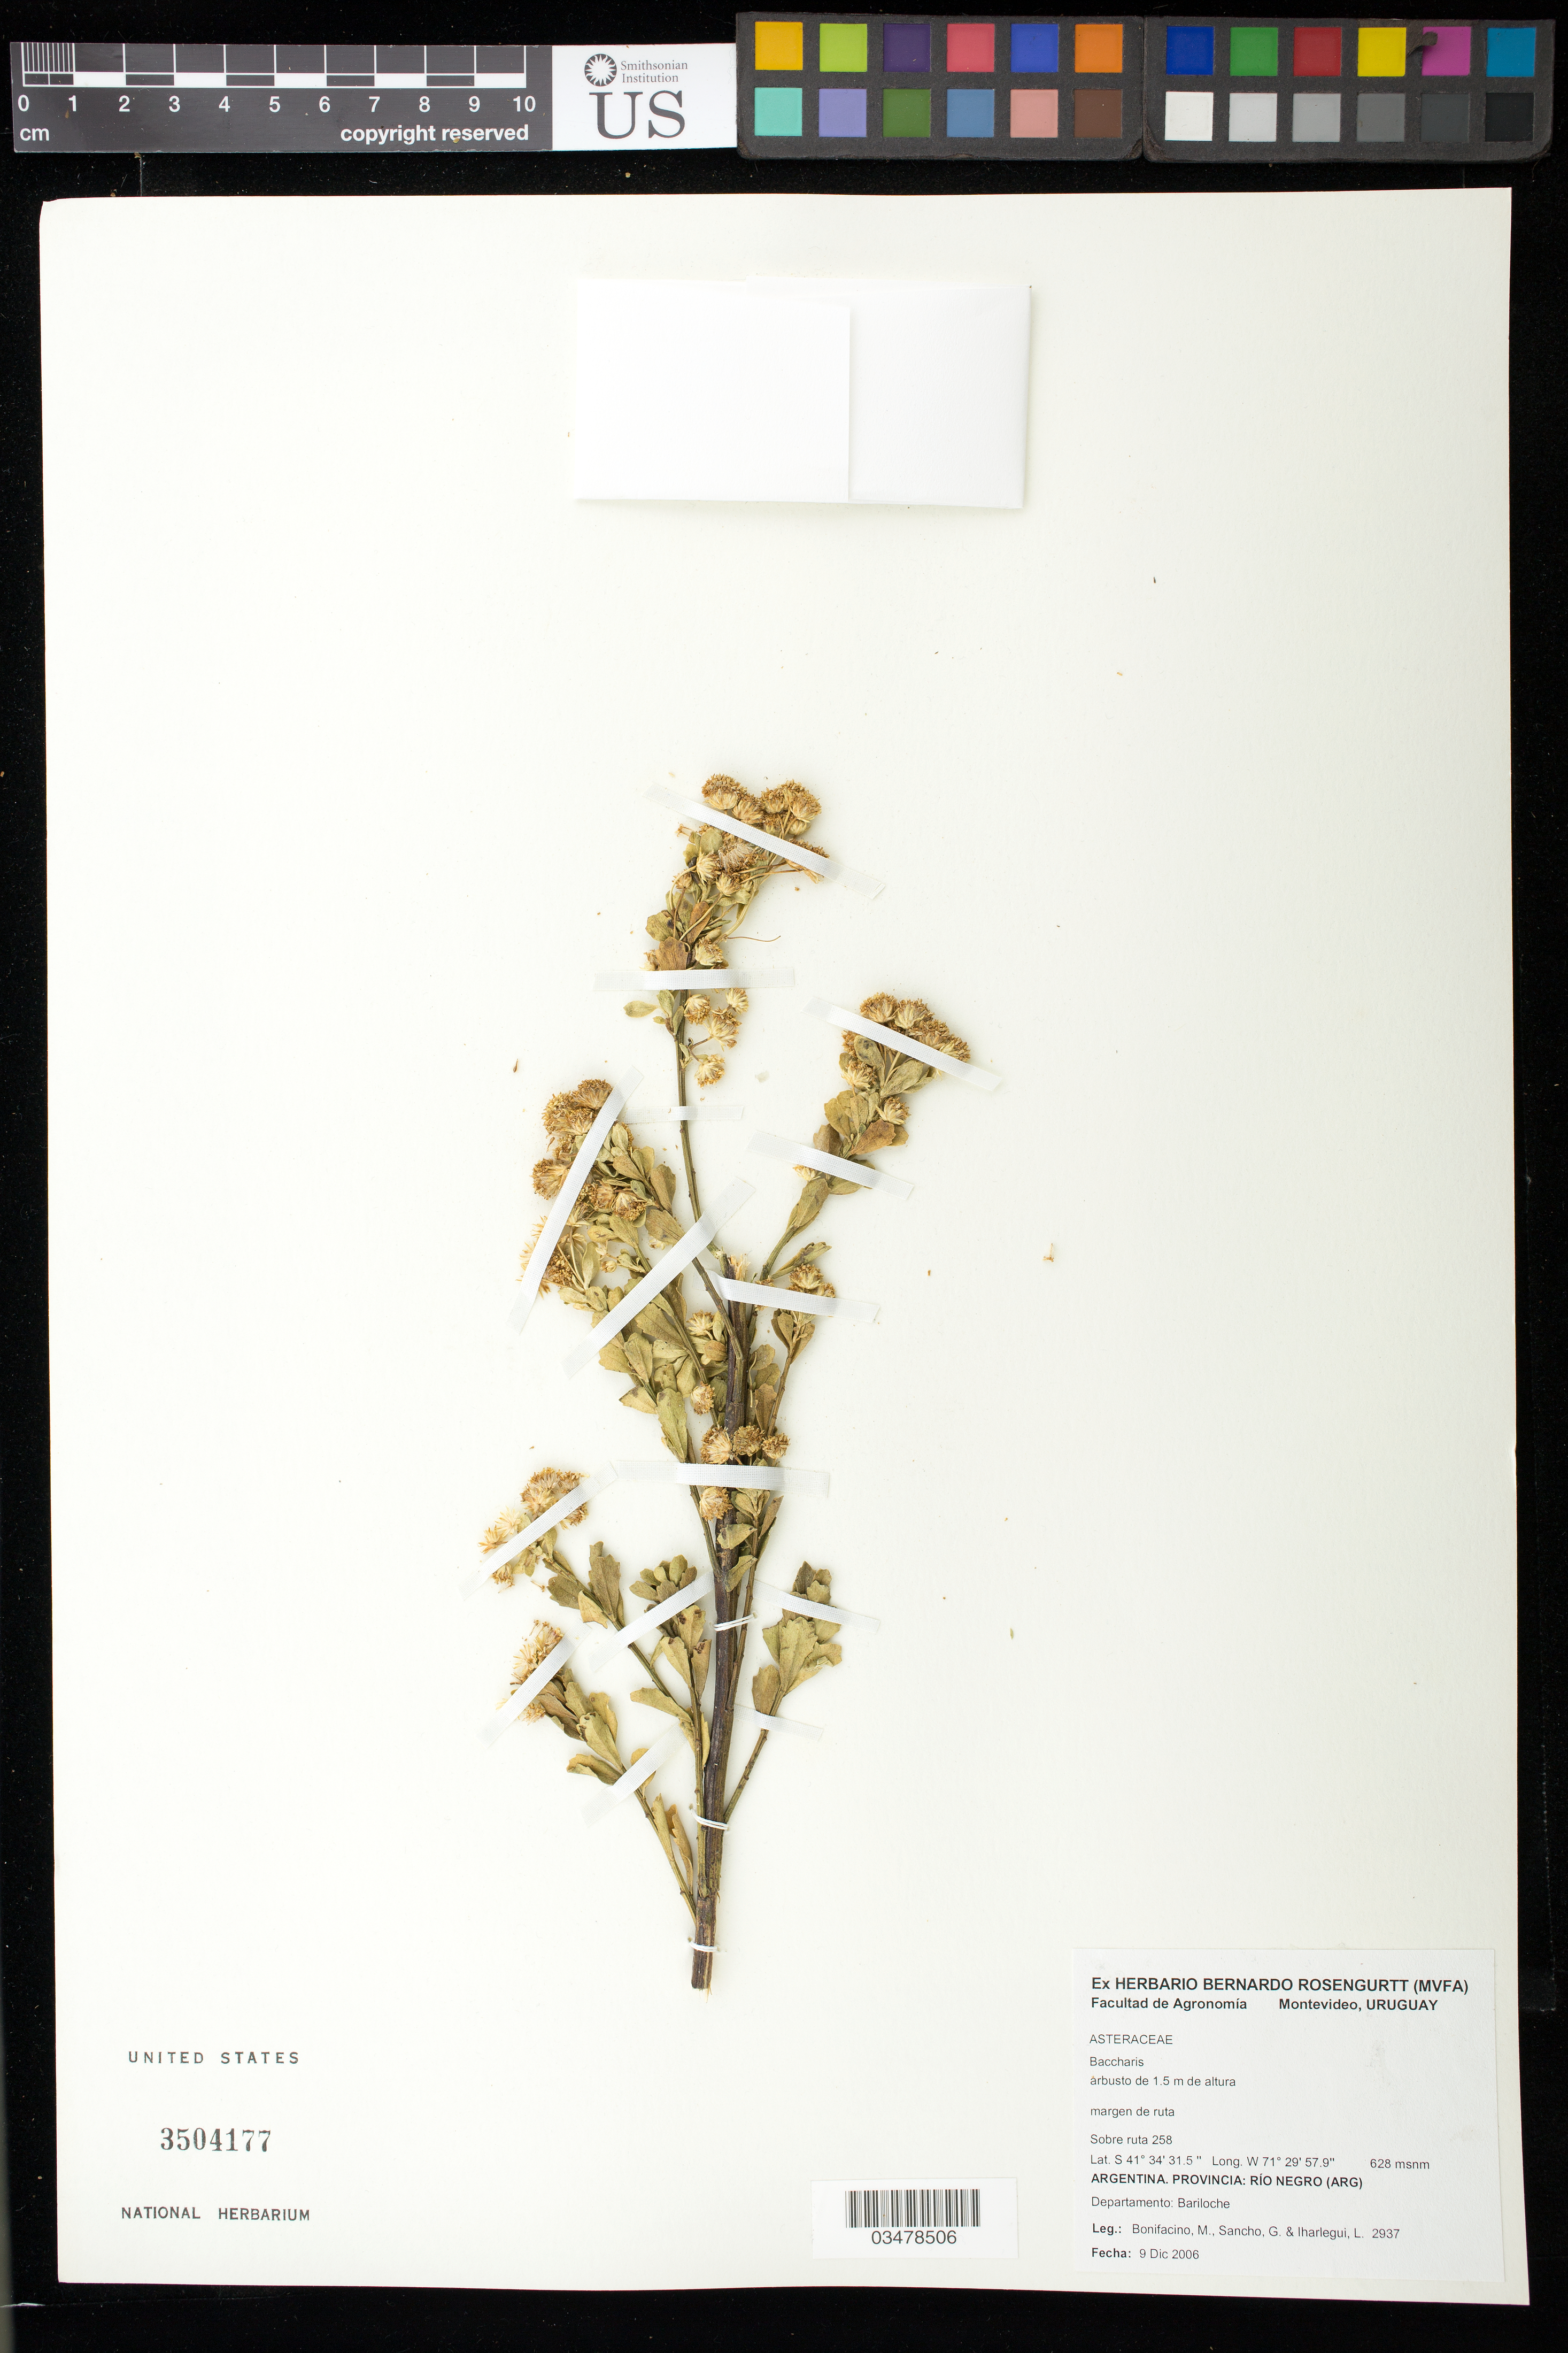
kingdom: Plantae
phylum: Tracheophyta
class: Magnoliopsida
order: Asterales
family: Asteraceae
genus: Baccharis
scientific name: Baccharis sp.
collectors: M. Bonifacino, G. Sancho & L. Iharlegui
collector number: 2937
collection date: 2006-12-09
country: Argentina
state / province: Río Negro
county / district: Bariloche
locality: Sobre ruta 258.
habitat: Margen de ruta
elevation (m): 628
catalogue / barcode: US 3504177